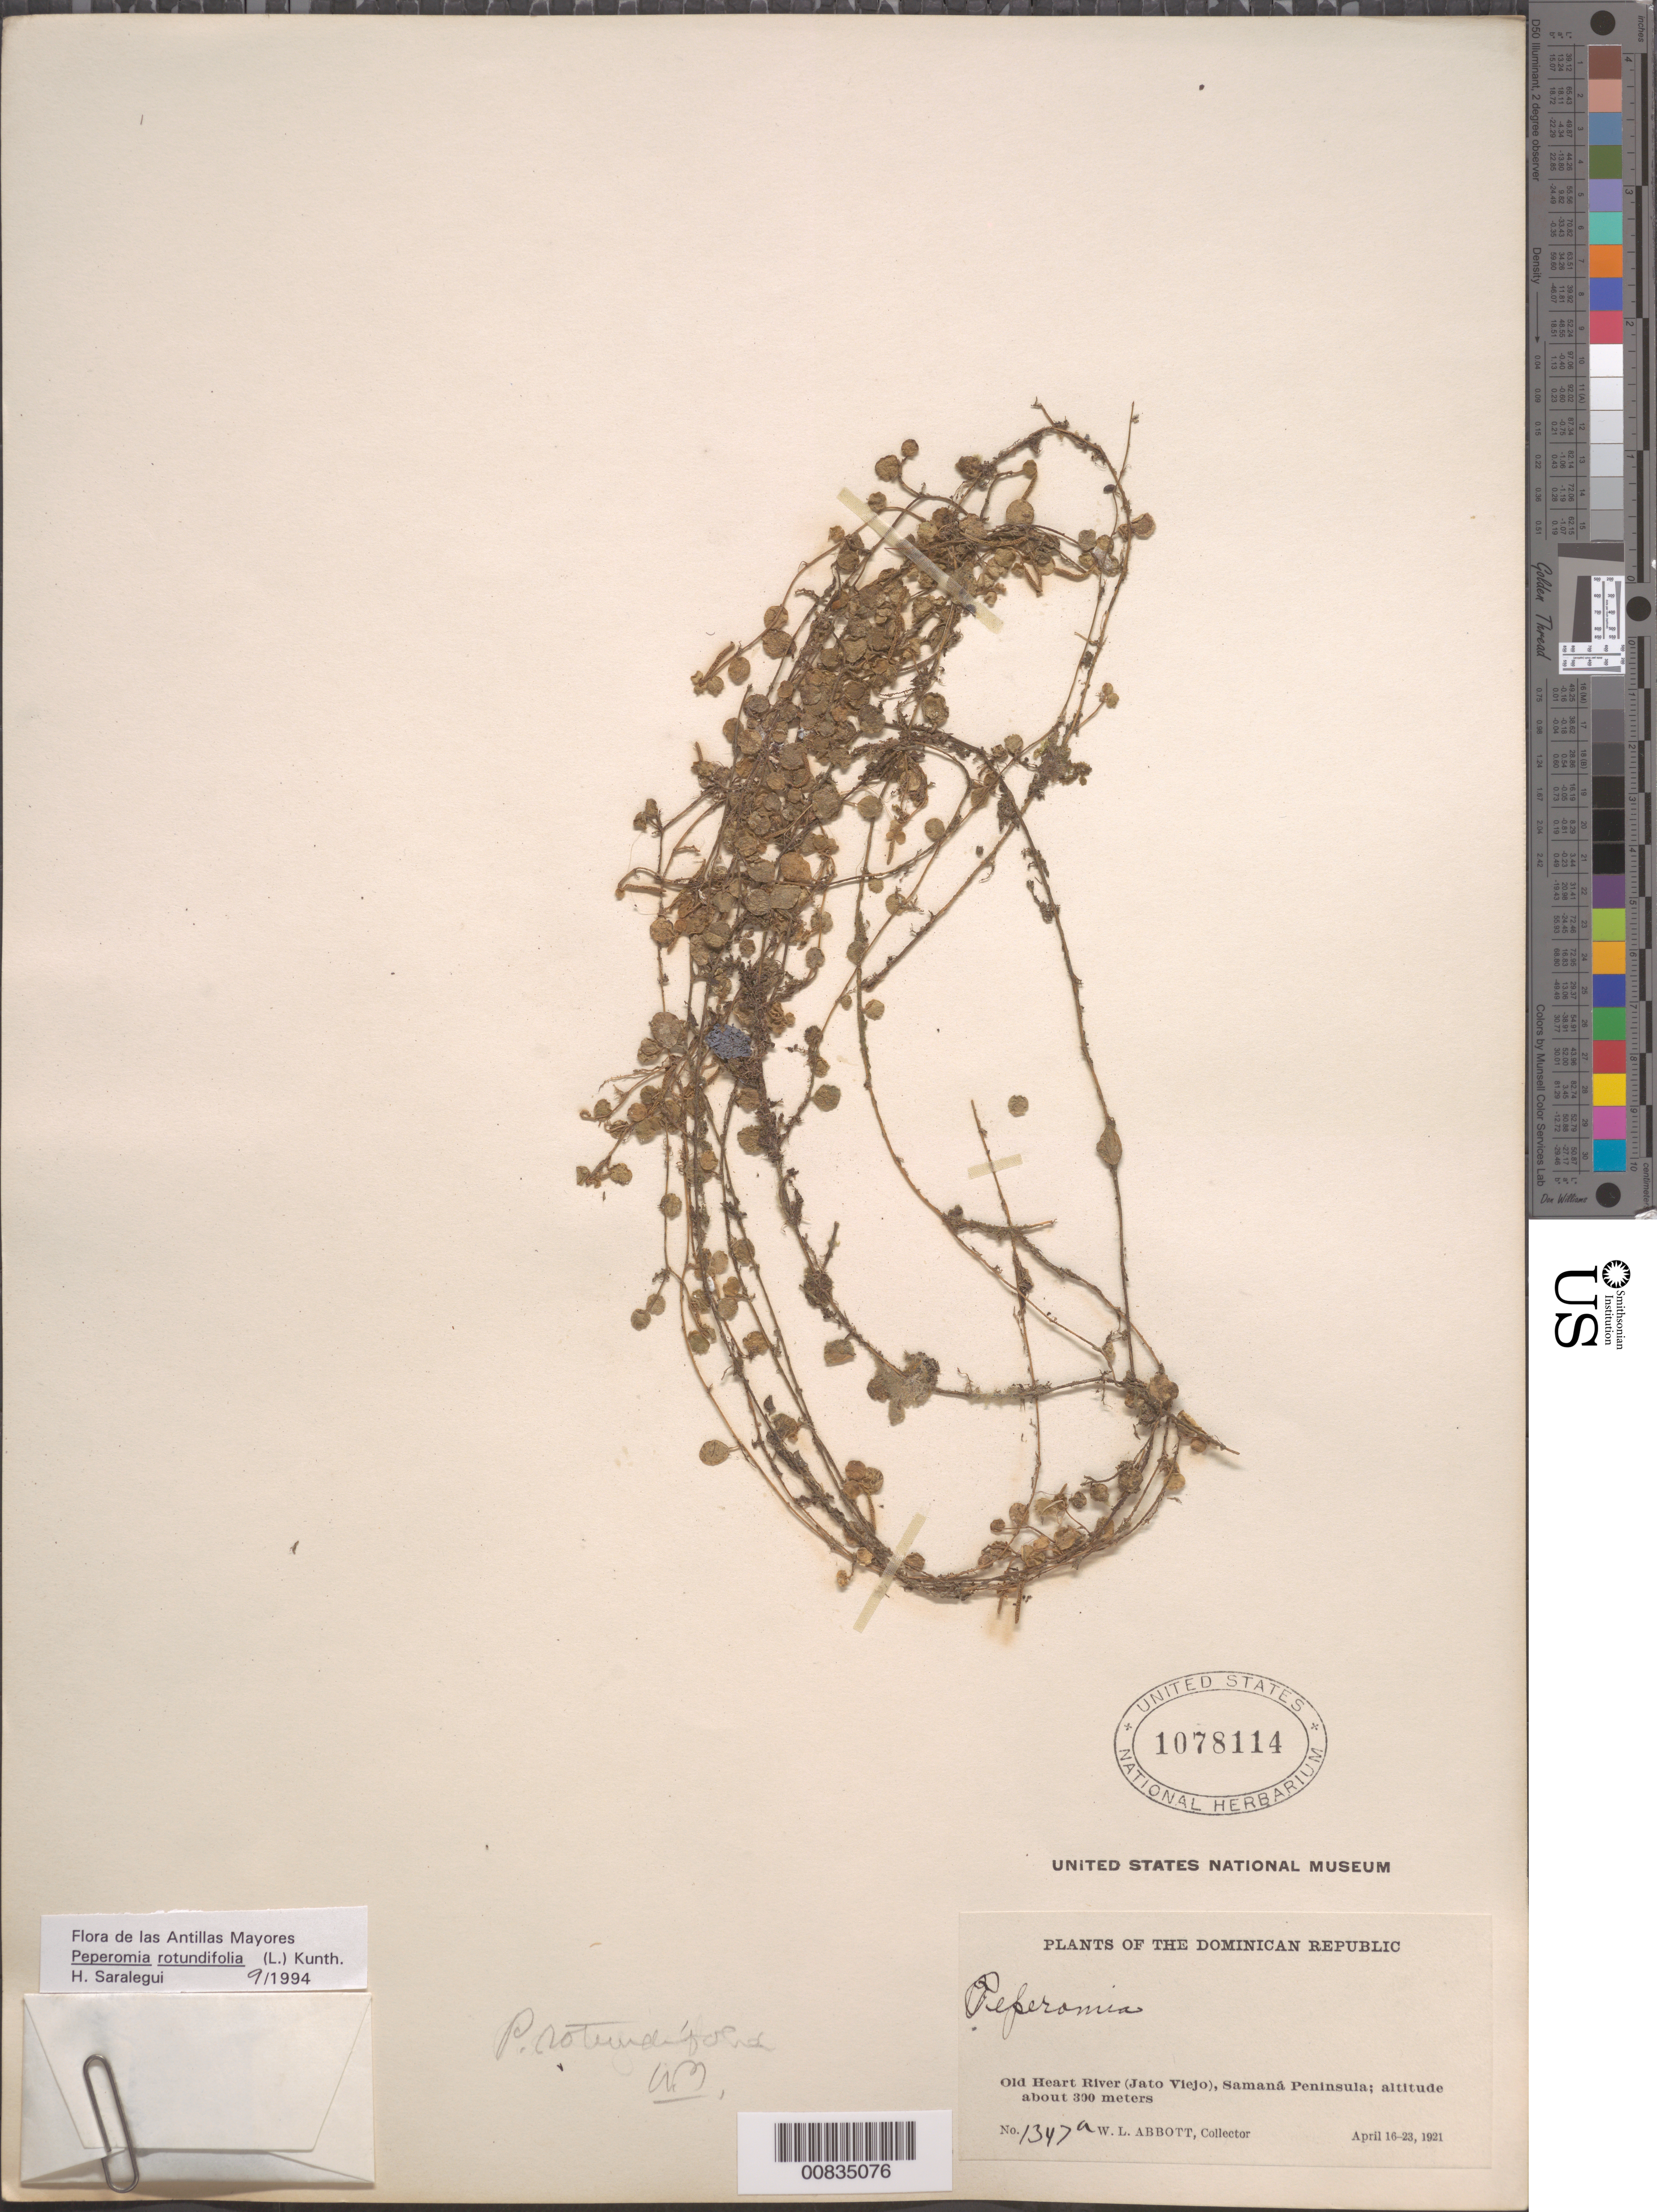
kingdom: Plantae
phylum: Tracheophyta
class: Magnoliopsida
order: Piperales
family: Piperaceae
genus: Peperomia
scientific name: Peperomia rotundifolia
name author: (L.) Kunth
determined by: Saralegui Boza, H., (HAJB), Jardin Botanico Nacional (Habana)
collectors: W. L. Abbott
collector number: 1347a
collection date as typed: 16 Apr 1921 to 23 Apr 1921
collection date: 1921-04-16/1921-04-23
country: Dominican Republic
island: Hispaniola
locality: Old Heart River (Jato Viejo), Samaná Peninsula.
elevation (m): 300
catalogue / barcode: US 1078114